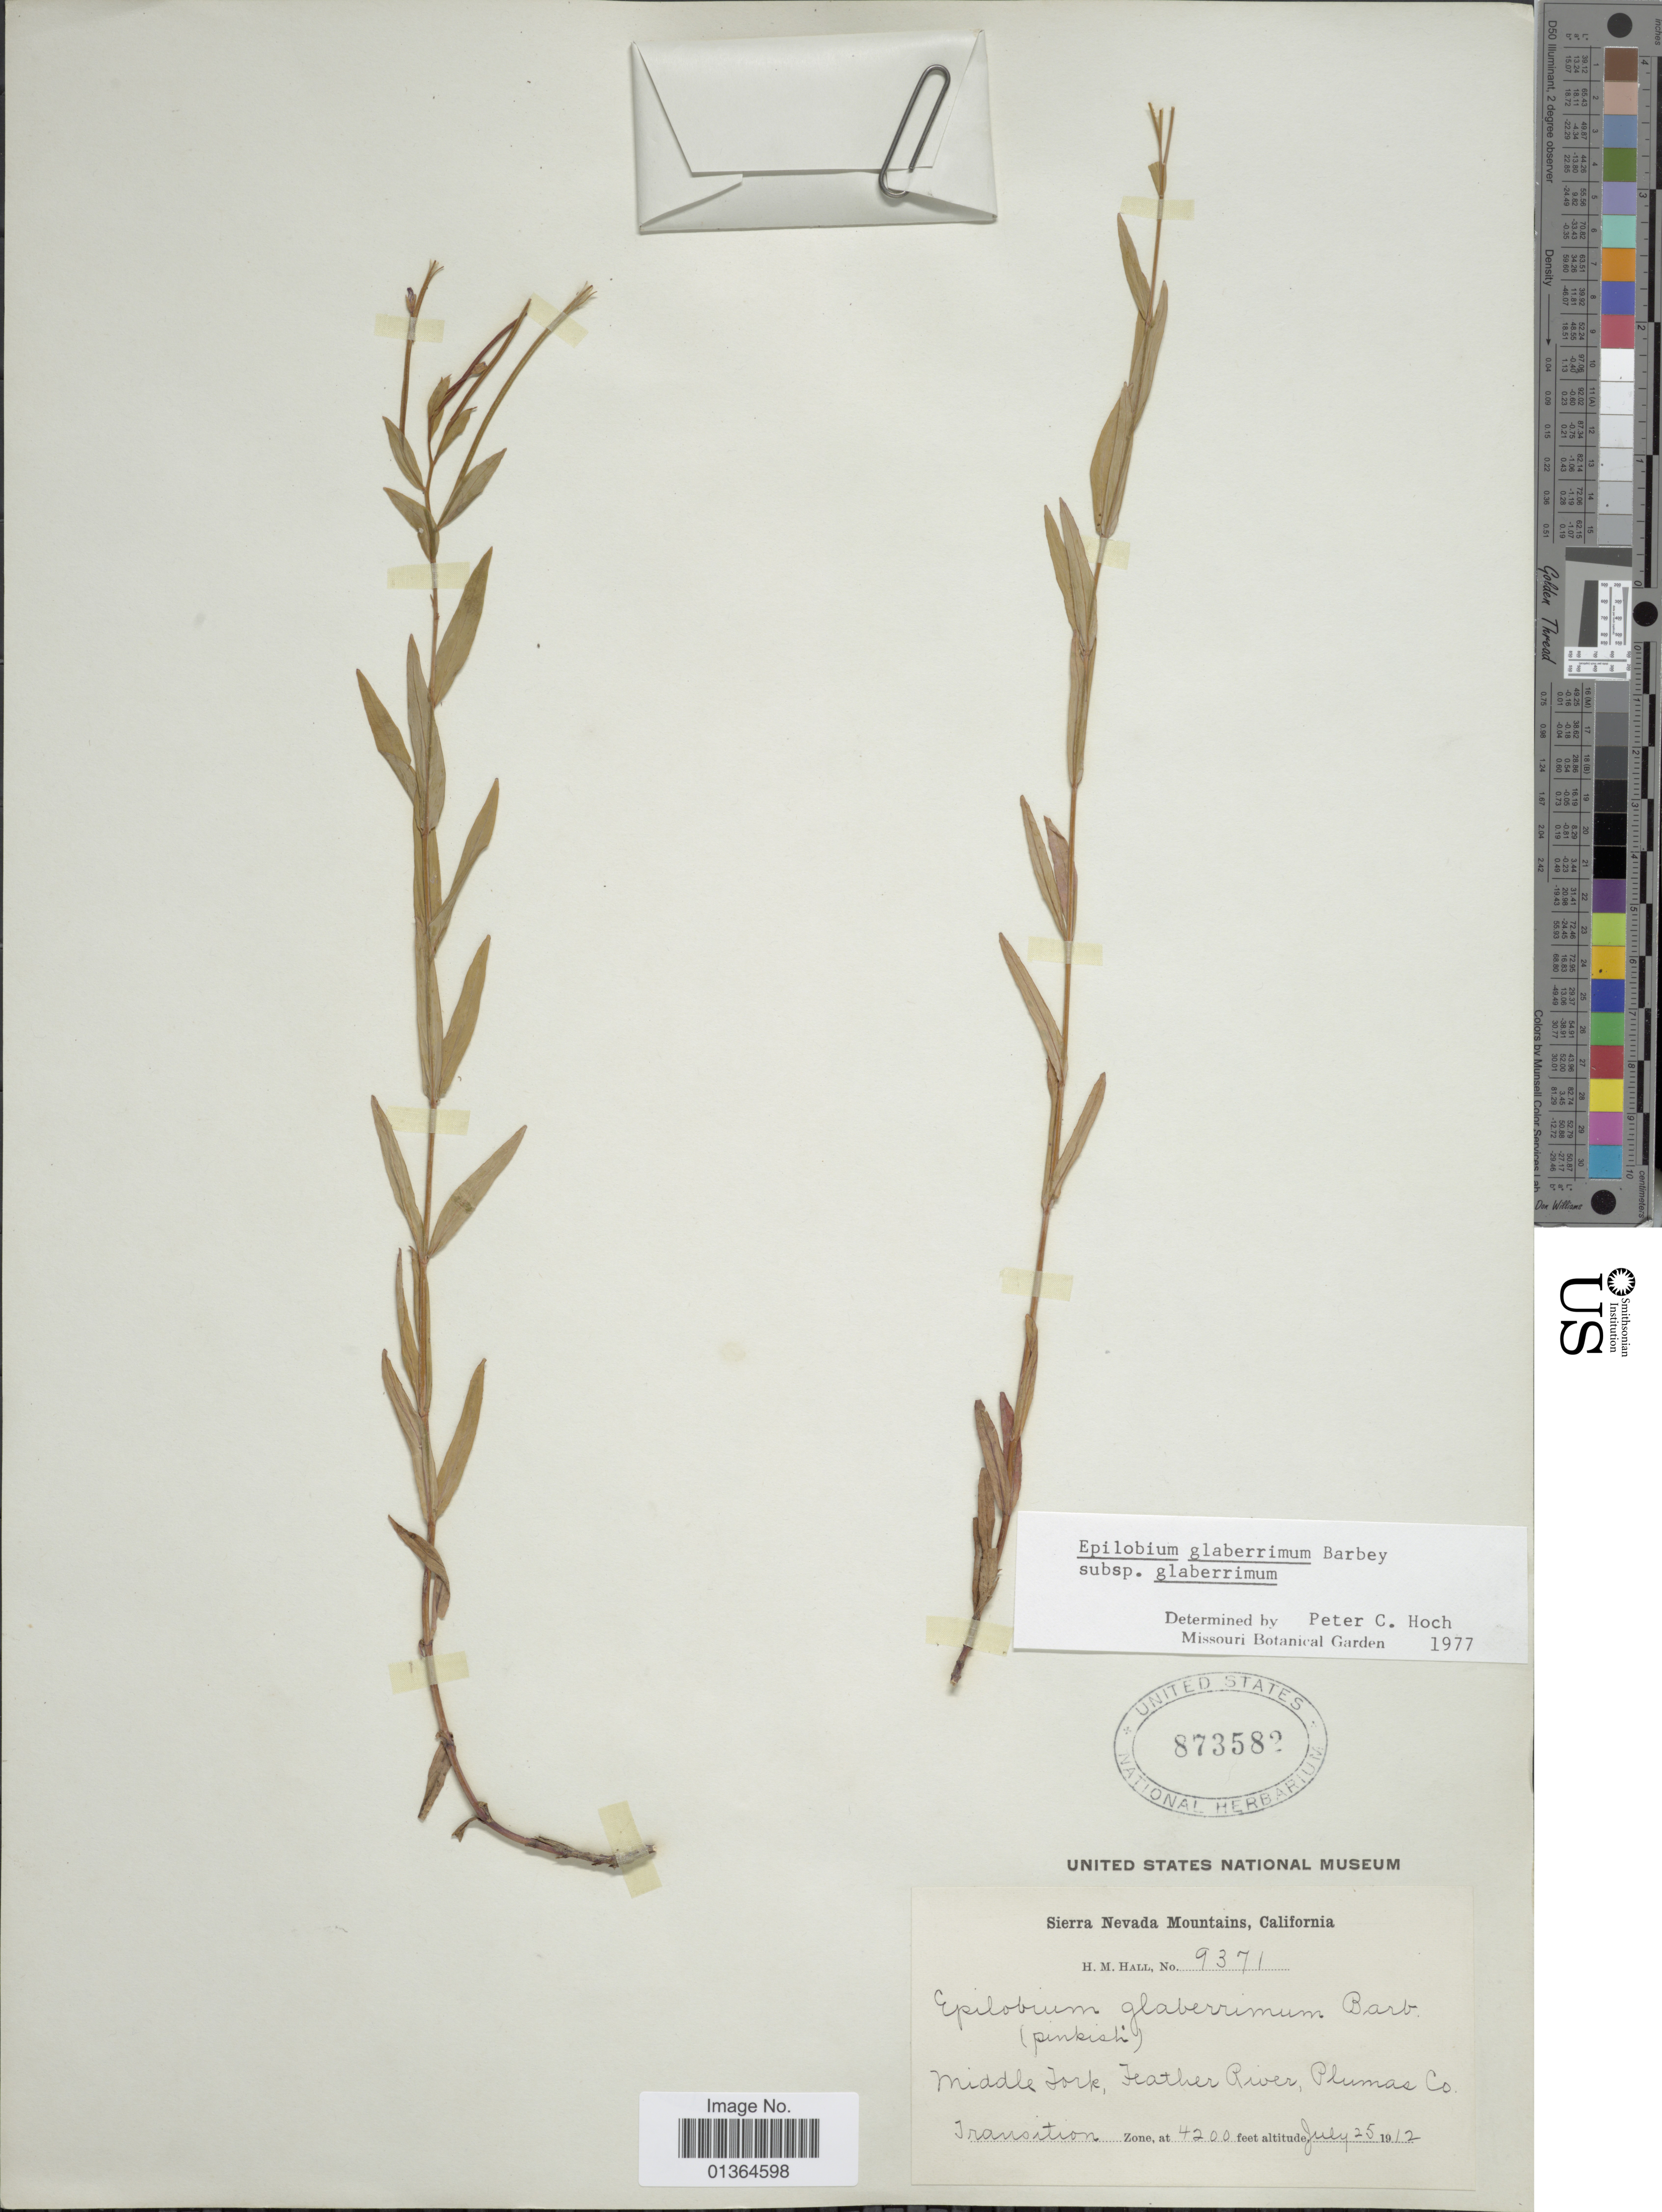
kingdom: Plantae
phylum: Tracheophyta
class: Magnoliopsida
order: Myrtales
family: Onagraceae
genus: Epilobium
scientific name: Epilobium glaberrimum subsp. glaberrimum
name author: Barbey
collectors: H. M. Hall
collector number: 9371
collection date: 1912-07-25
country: United States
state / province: California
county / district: Plumas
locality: Sierra Nevada Mountains. Middle Fork, Feather River, Plumas Co.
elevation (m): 1280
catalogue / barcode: US 873582